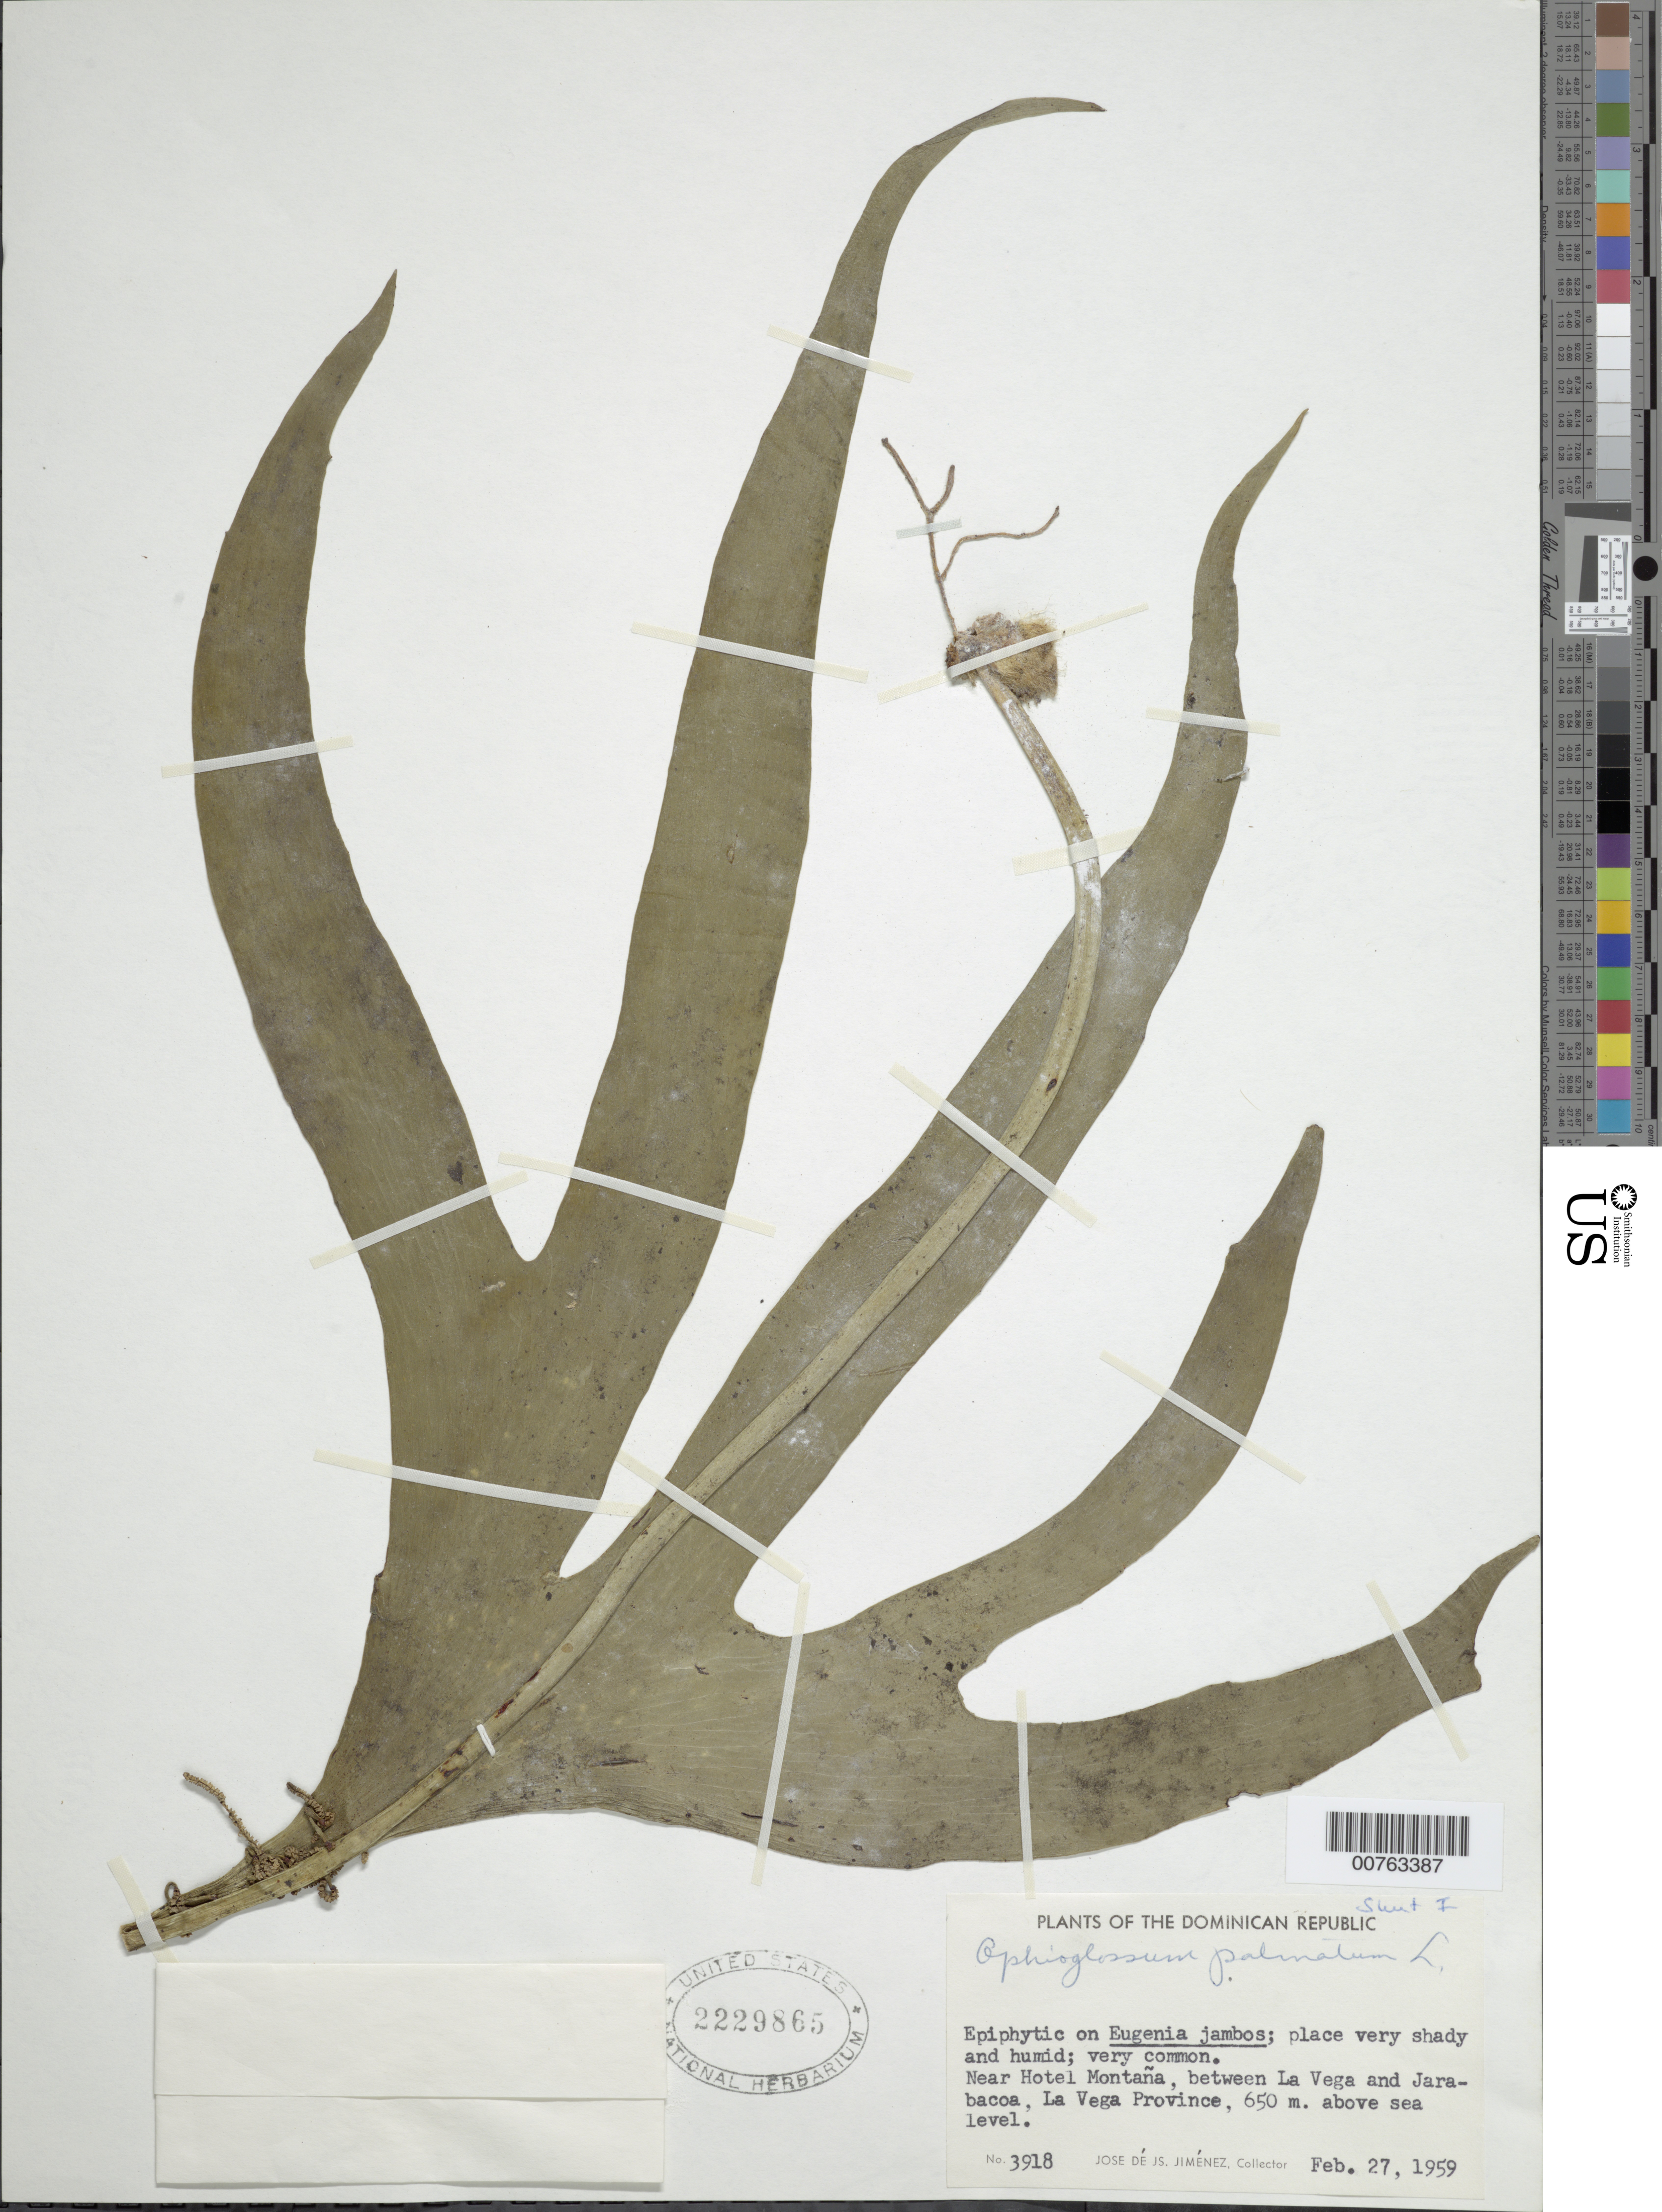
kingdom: Plantae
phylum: Tracheophyta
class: Polypodiopsida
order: Ophioglossales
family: Ophioglossaceae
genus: Cheiroglossa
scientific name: Cheiroglossa palmata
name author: (L.) C. Presl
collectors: J. J. Jiménez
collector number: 3918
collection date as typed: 27 Feb 1959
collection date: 1959-02-27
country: Dominican Republic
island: Hispaniola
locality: Near Hotel Montaña, between La Vega and Jarabacoa, La Vega Province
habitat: Place very shady and humid, very common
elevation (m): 650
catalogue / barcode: US 2229865